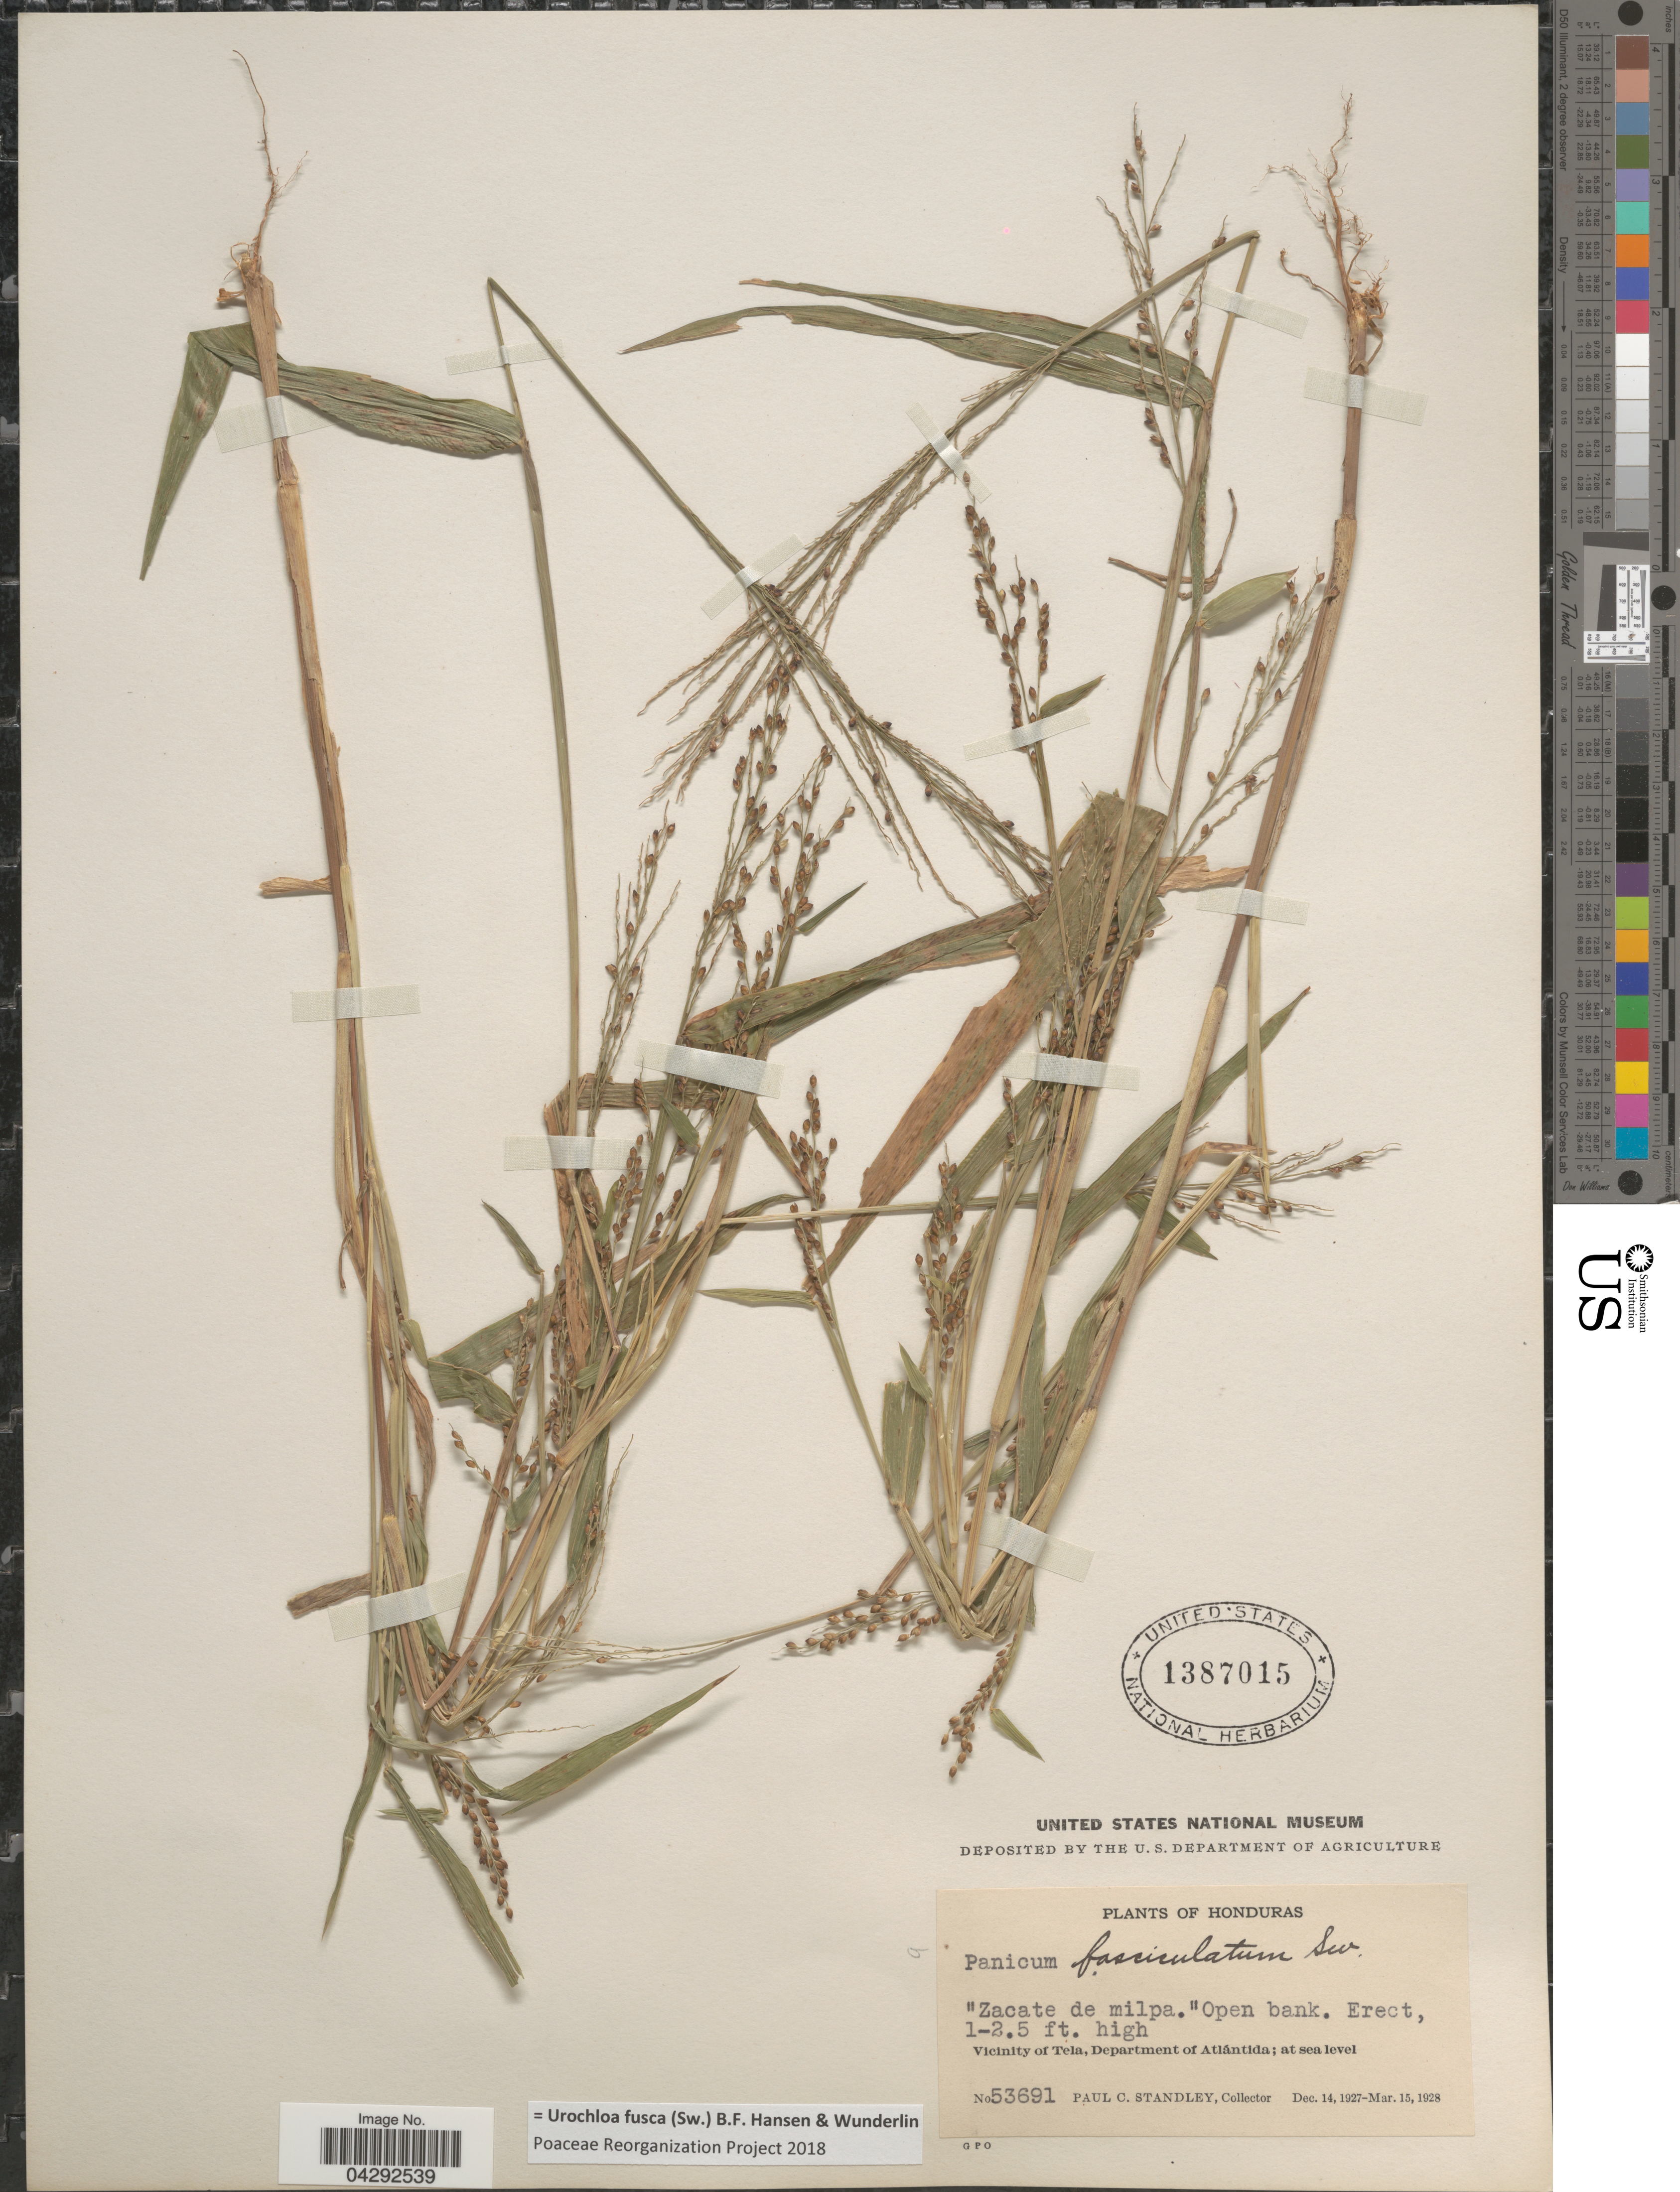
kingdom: Plantae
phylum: Tracheophyta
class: Liliopsida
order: Poales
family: Poaceae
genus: Urochloa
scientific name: Urochloa fusca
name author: (Sw.) B.F. Hansen & Wunderlin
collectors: P. C. Standley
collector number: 53691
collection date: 1927-12-14/1928-03-15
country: Honduras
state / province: Atlantida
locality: Zacate de milpa.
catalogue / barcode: US 1387015